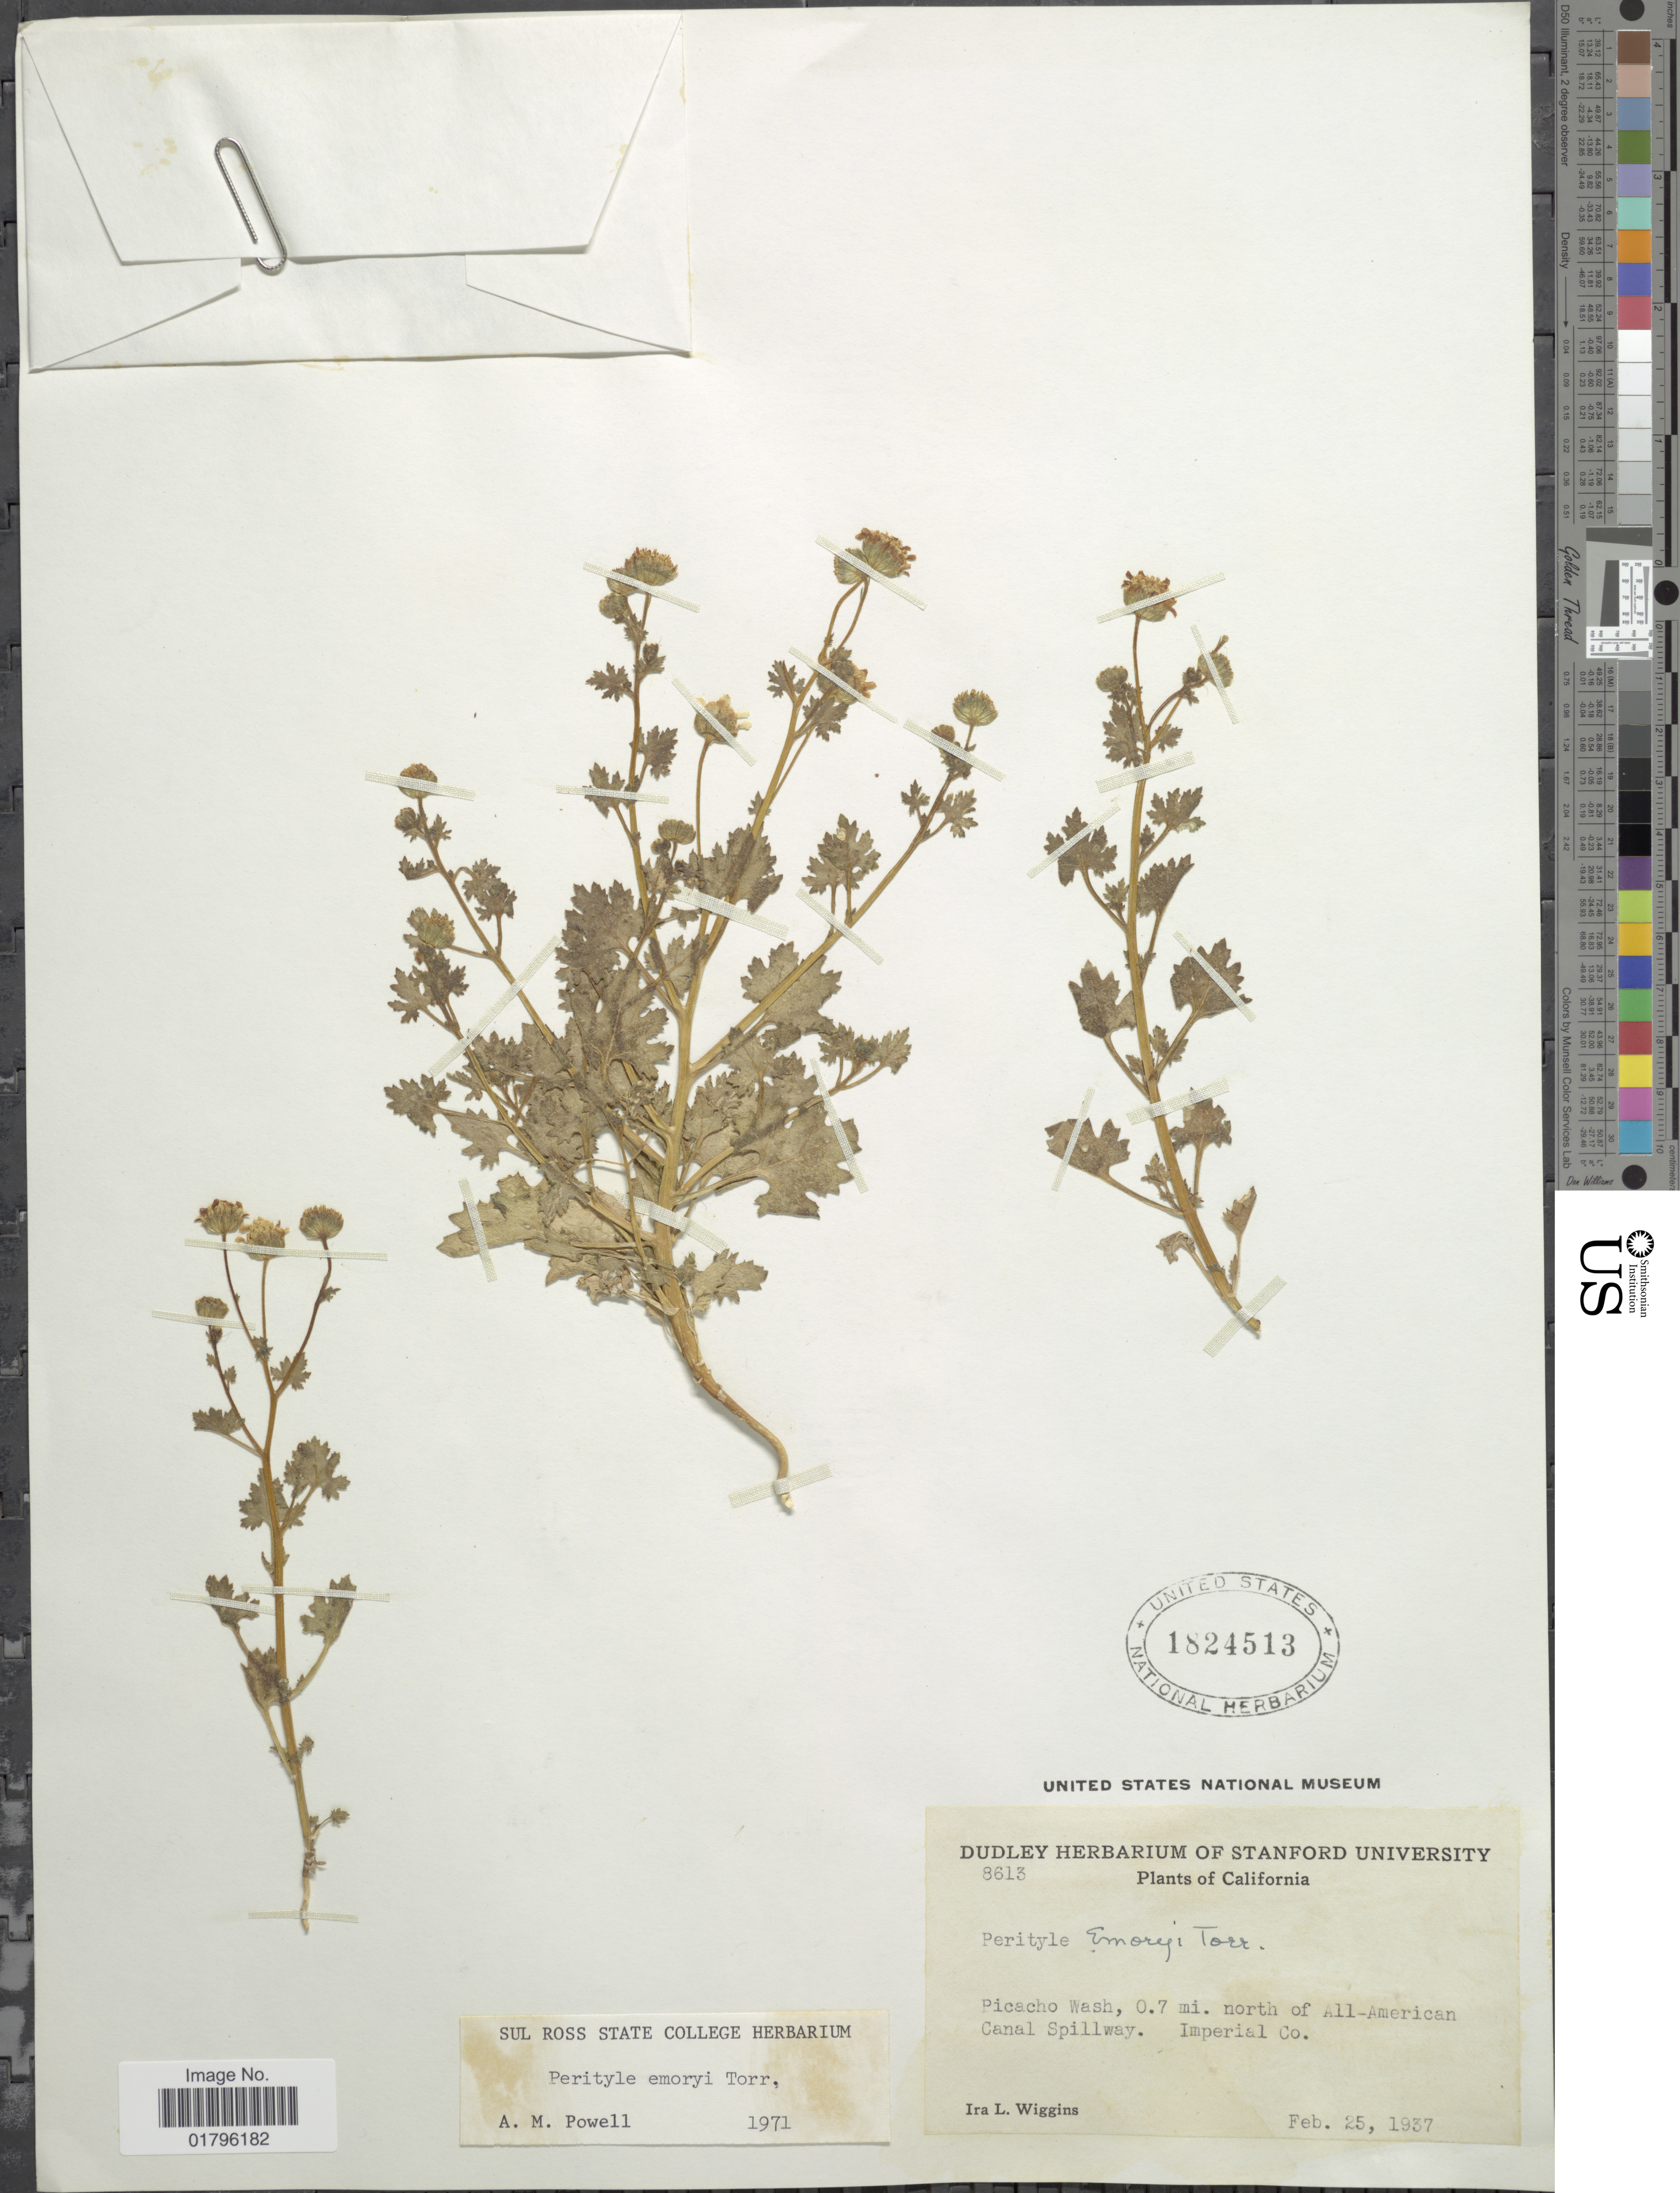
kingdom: Plantae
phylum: Tracheophyta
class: Magnoliopsida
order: Asterales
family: Asteraceae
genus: Perityle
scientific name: Perityle emoryi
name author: Torr.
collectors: I. L. Wiggins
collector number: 8613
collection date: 1937-02-25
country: United States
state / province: California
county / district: Imperial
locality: Picacho Wash, 0.7 mi. north of All-American Canal Spillway. Imperial Co.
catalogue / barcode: US 1824513